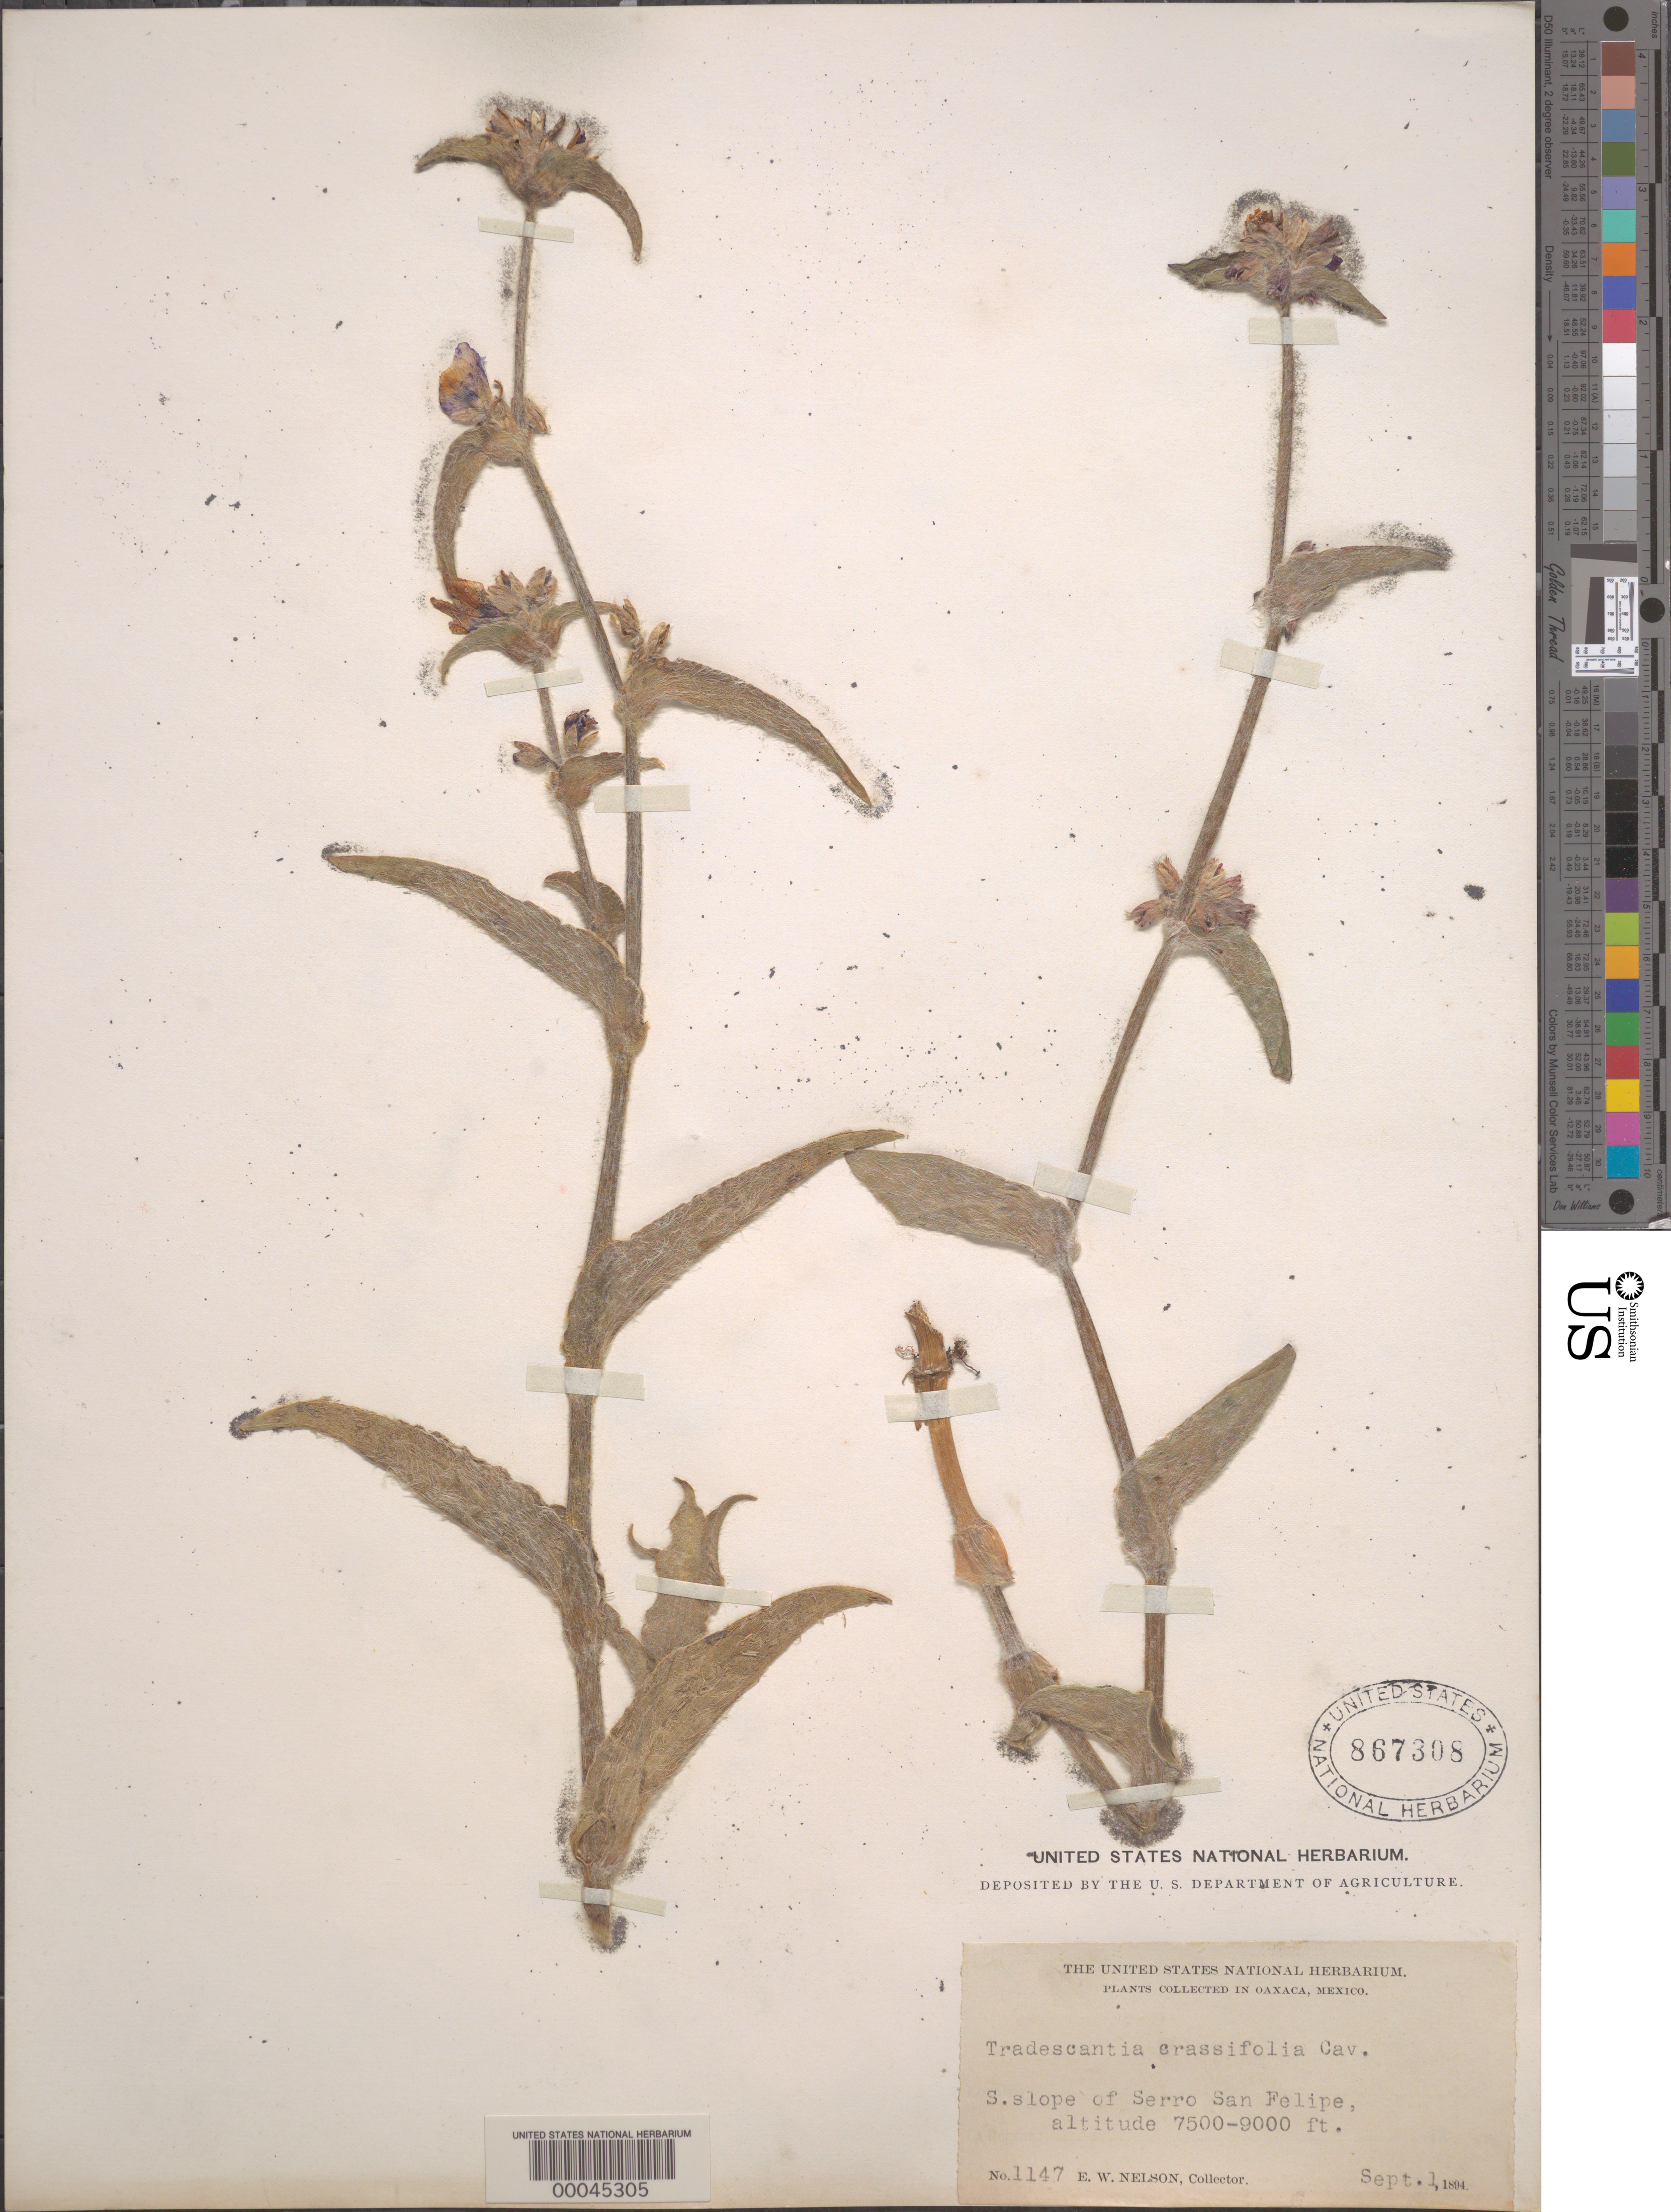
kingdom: Plantae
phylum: Tracheophyta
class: Liliopsida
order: Commelinales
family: Commelinaceae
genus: Tradescantia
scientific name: Tradescantia crassifolia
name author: Cav.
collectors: E. W. Nelson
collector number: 1147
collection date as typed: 01 Sep 1894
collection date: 1894-09-01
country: Mexico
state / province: Oaxaca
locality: Serro San Felipe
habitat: Slope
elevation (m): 2288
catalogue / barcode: US 867308